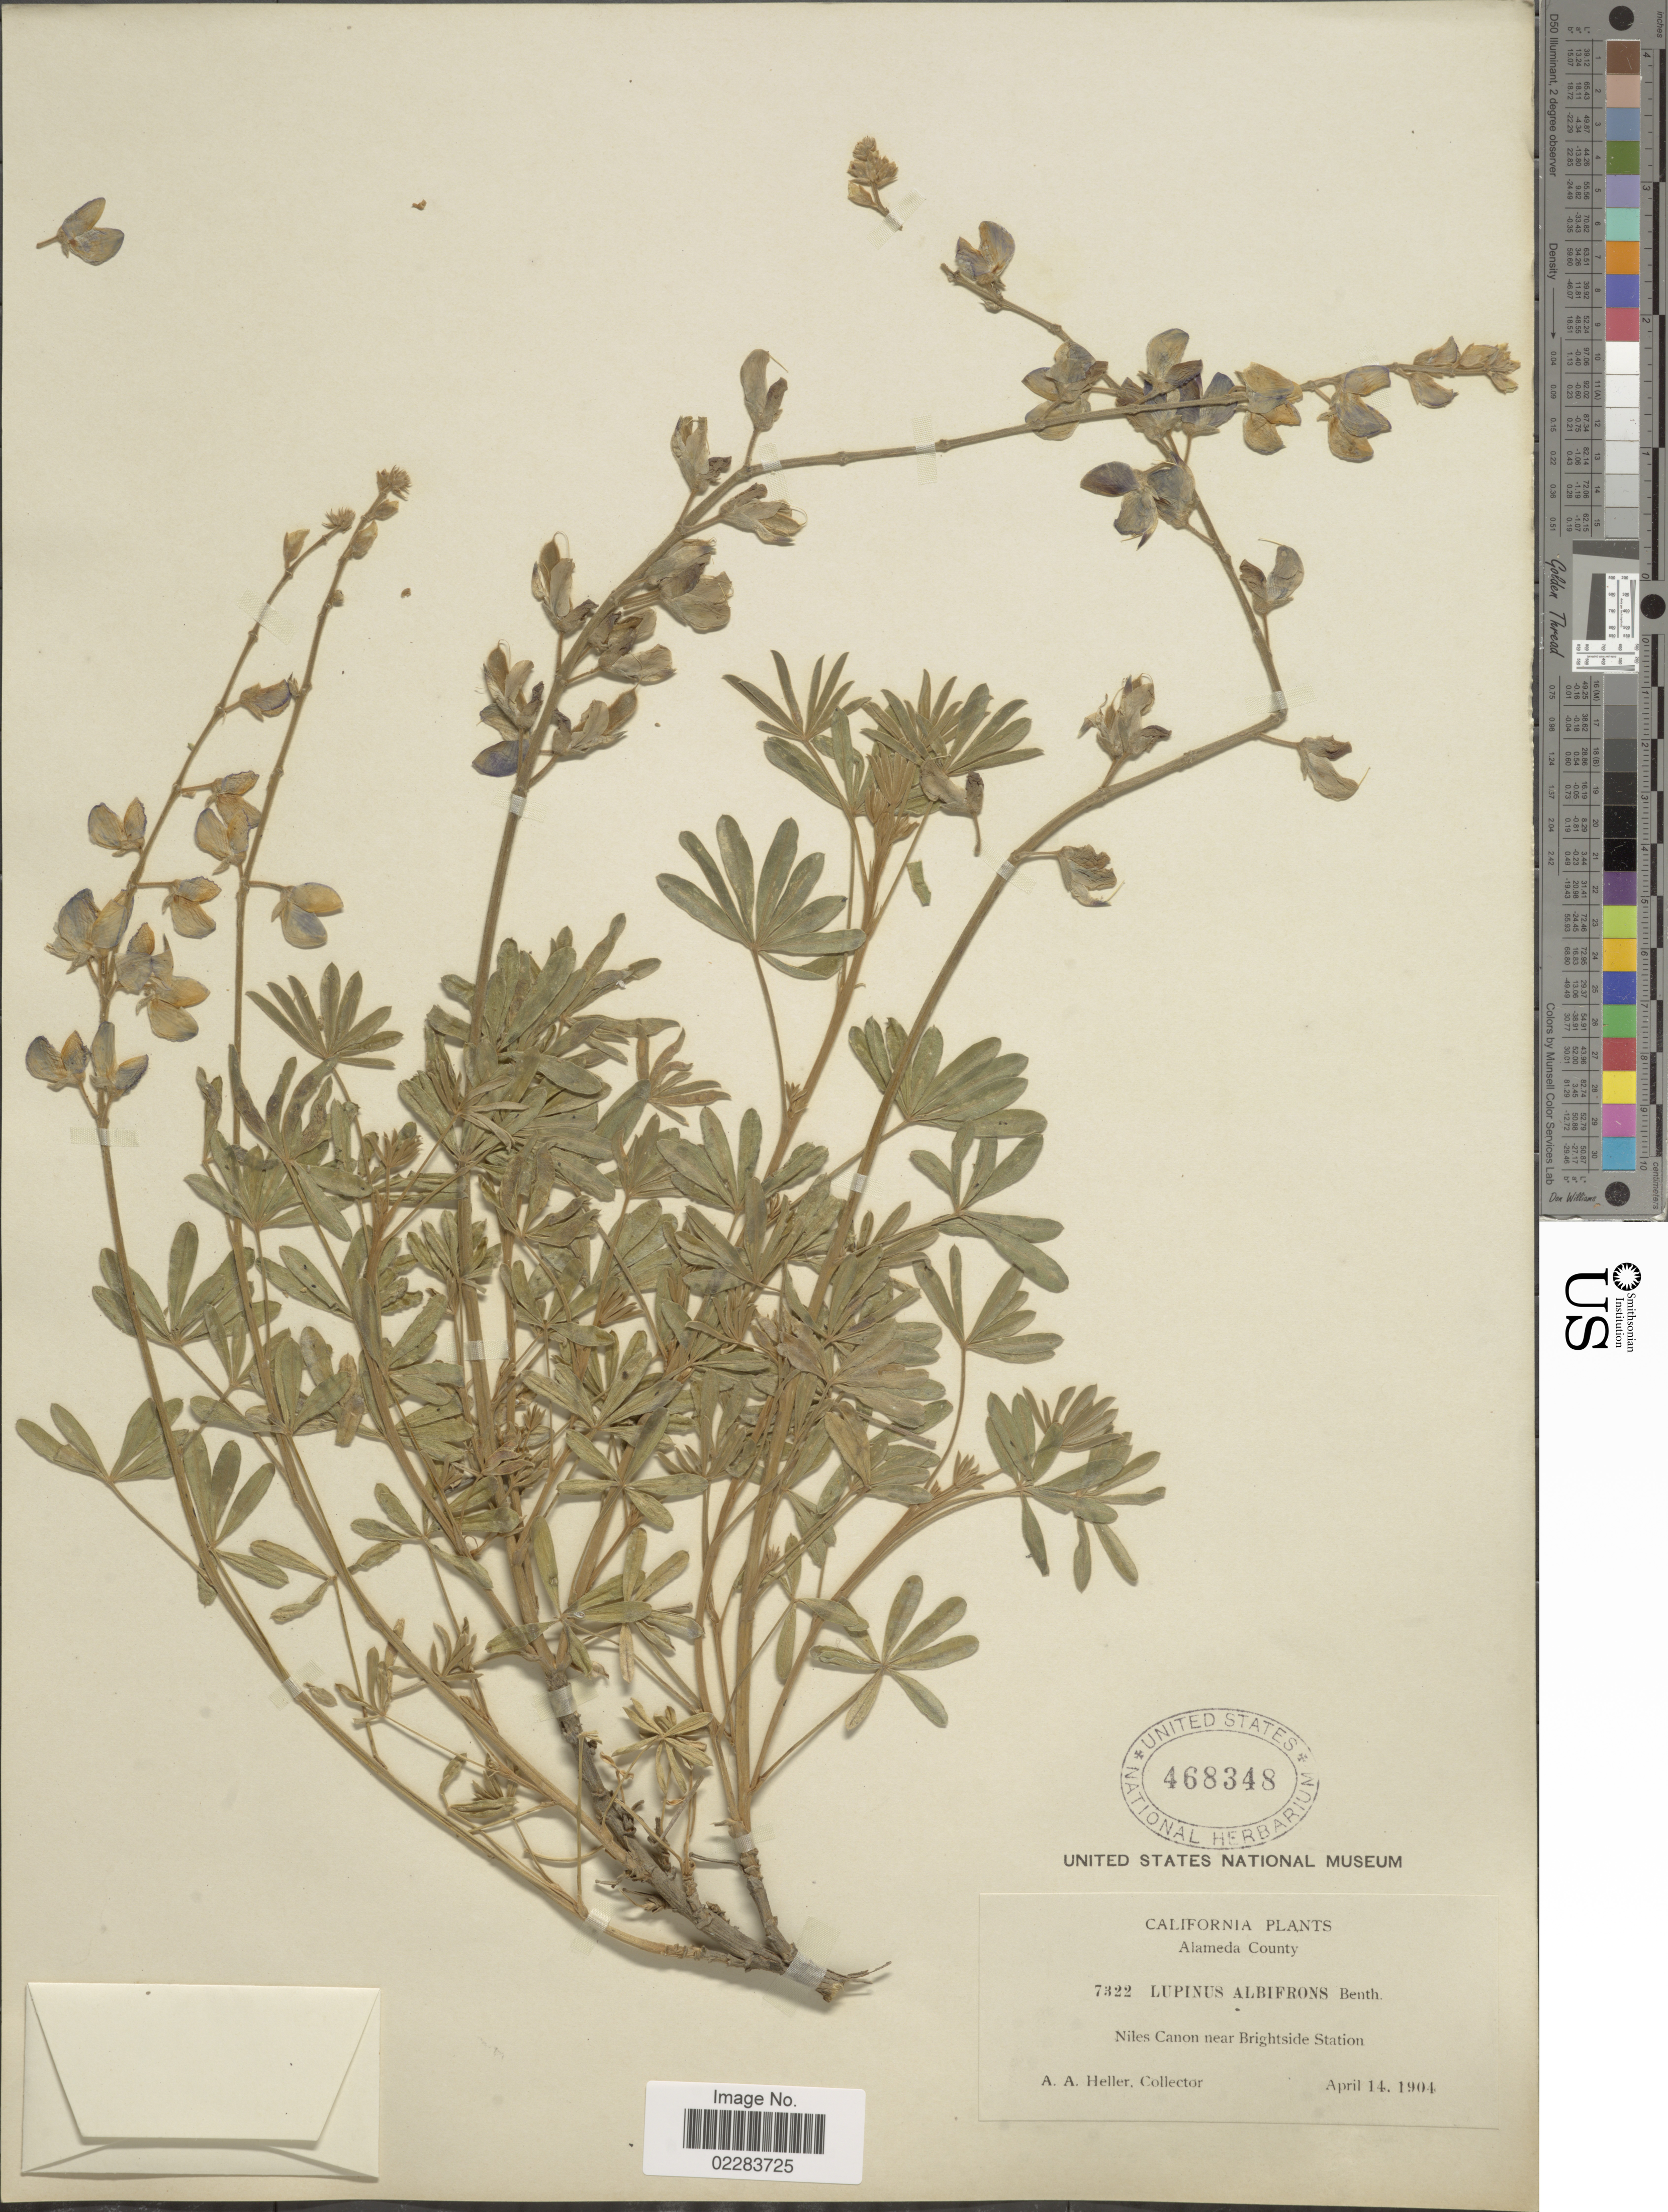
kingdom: Plantae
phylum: Tracheophyta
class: Magnoliopsida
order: Fabales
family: Fabaceae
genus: Lupinus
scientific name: Lupinus albifrons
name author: Benth.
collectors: A. A. Heller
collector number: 7322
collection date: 1904-04-14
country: United States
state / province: California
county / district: Alameda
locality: Alameda County. Niles Canon near Brightside Station.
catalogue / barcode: US 468348